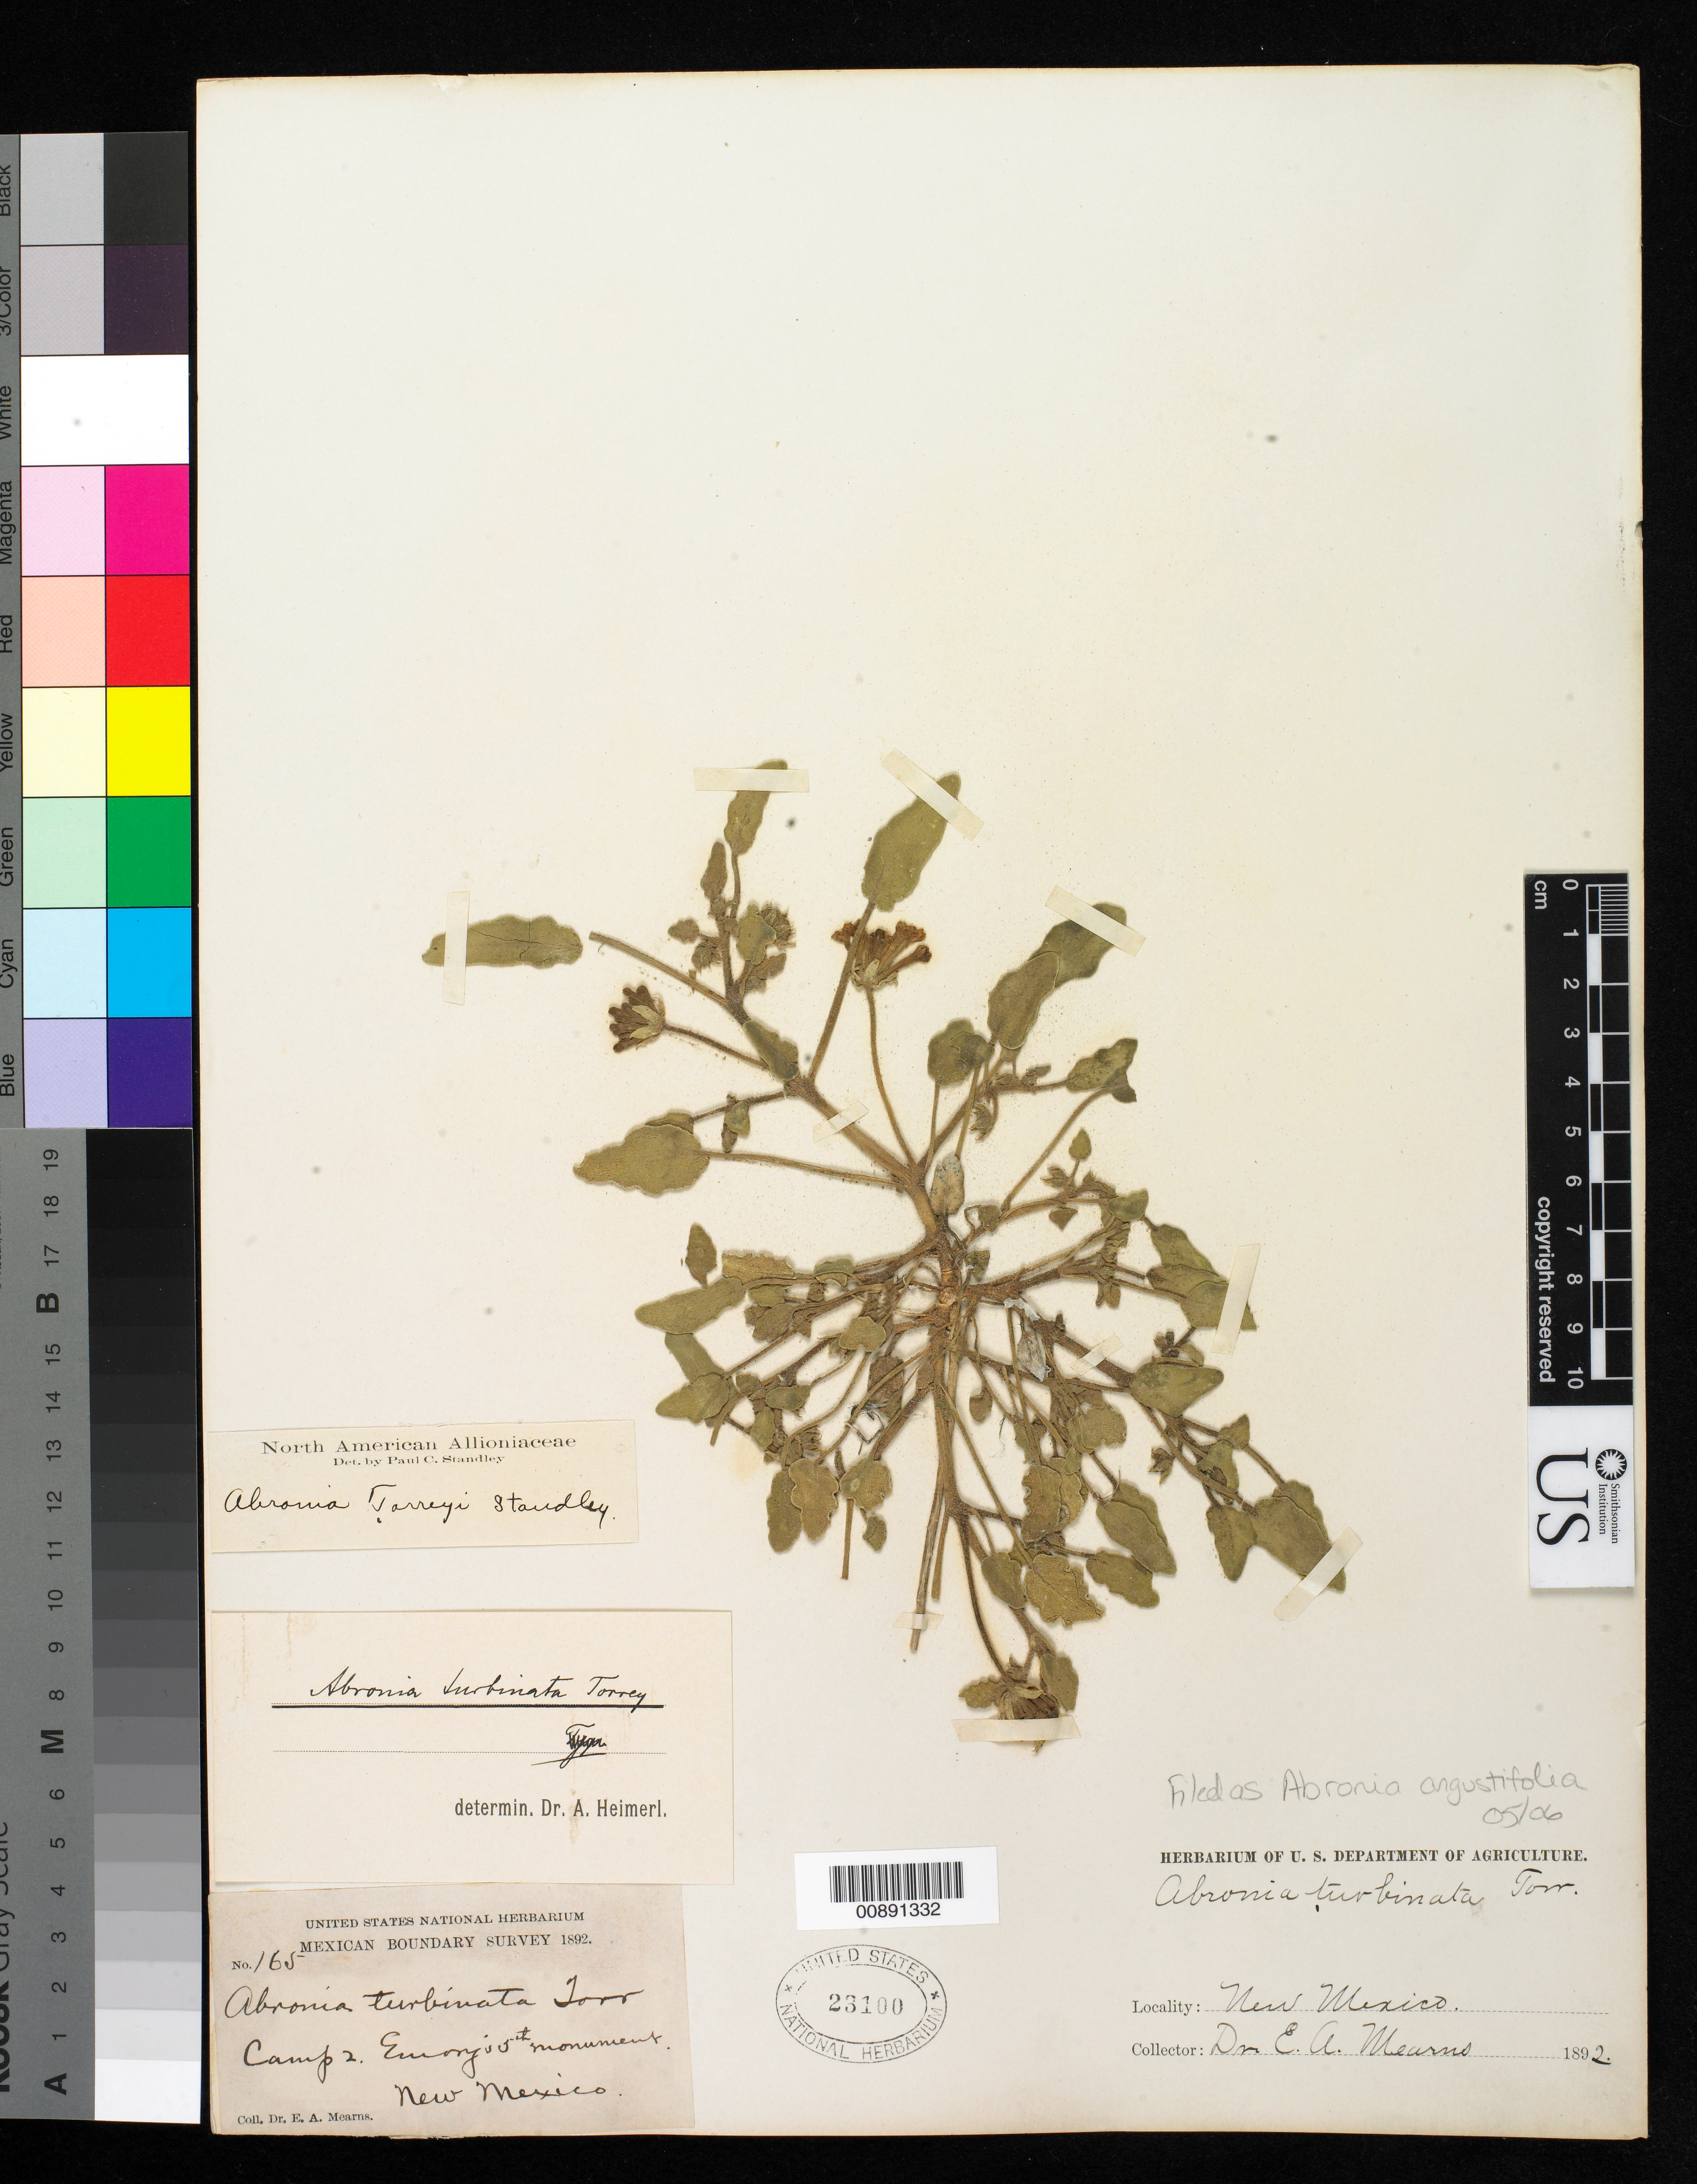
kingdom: Plantae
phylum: Tracheophyta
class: Magnoliopsida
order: Caryophyllales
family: Nyctaginaceae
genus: Abronia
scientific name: Abronia angustifolia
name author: Greene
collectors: E. A. Mearns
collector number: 165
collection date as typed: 1892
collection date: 1892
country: United States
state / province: New Mexico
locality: Camp 2. Emory's 5th monument. New Mexico.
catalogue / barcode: US 23100